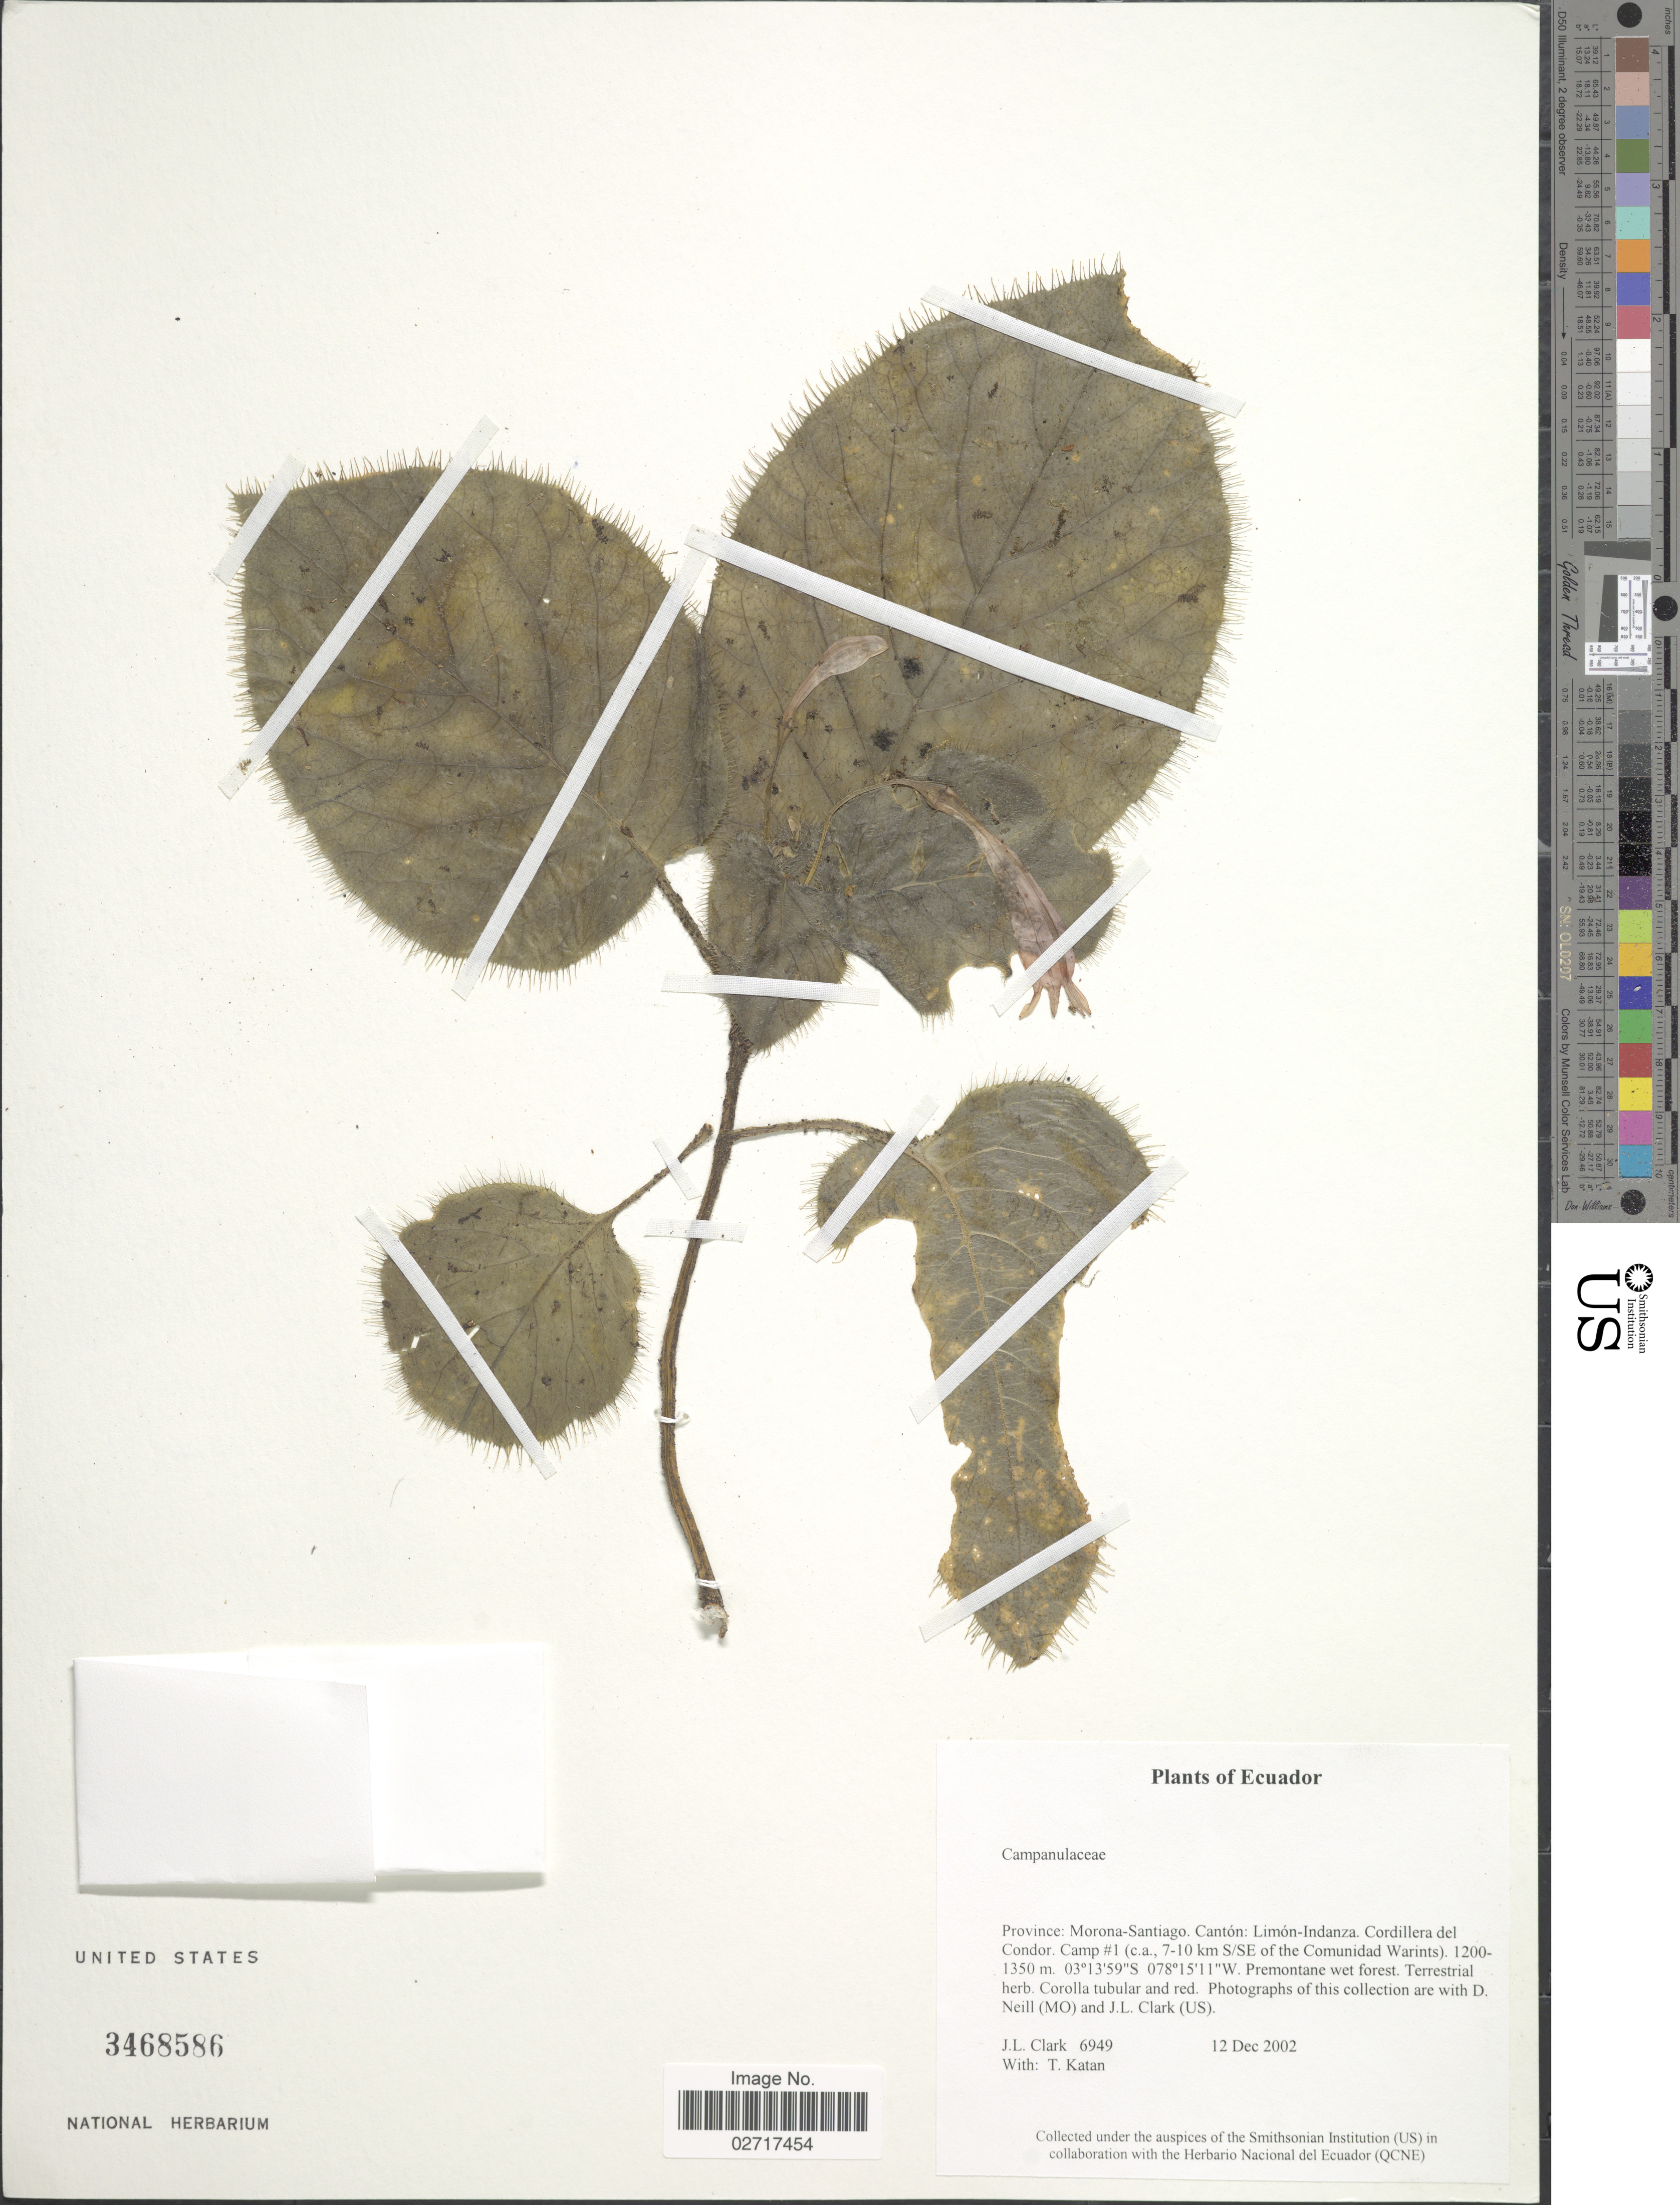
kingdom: Plantae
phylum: Tracheophyta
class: Magnoliopsida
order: Asterales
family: Campanulaceae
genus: Centropogon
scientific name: Centropogon fimbriatulus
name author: McVaugh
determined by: Lagomarsino, L. P.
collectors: J. L. Clark & T. Katan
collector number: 6949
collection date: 2002-12-12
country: Ecuador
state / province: Morona-Santiago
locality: Canton: Limon-Indanza. Cordillera del Condor. Camp #1 (c.a., 7-10 km S/SE of the Comunidad Warints).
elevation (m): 1350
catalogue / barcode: US 3468586